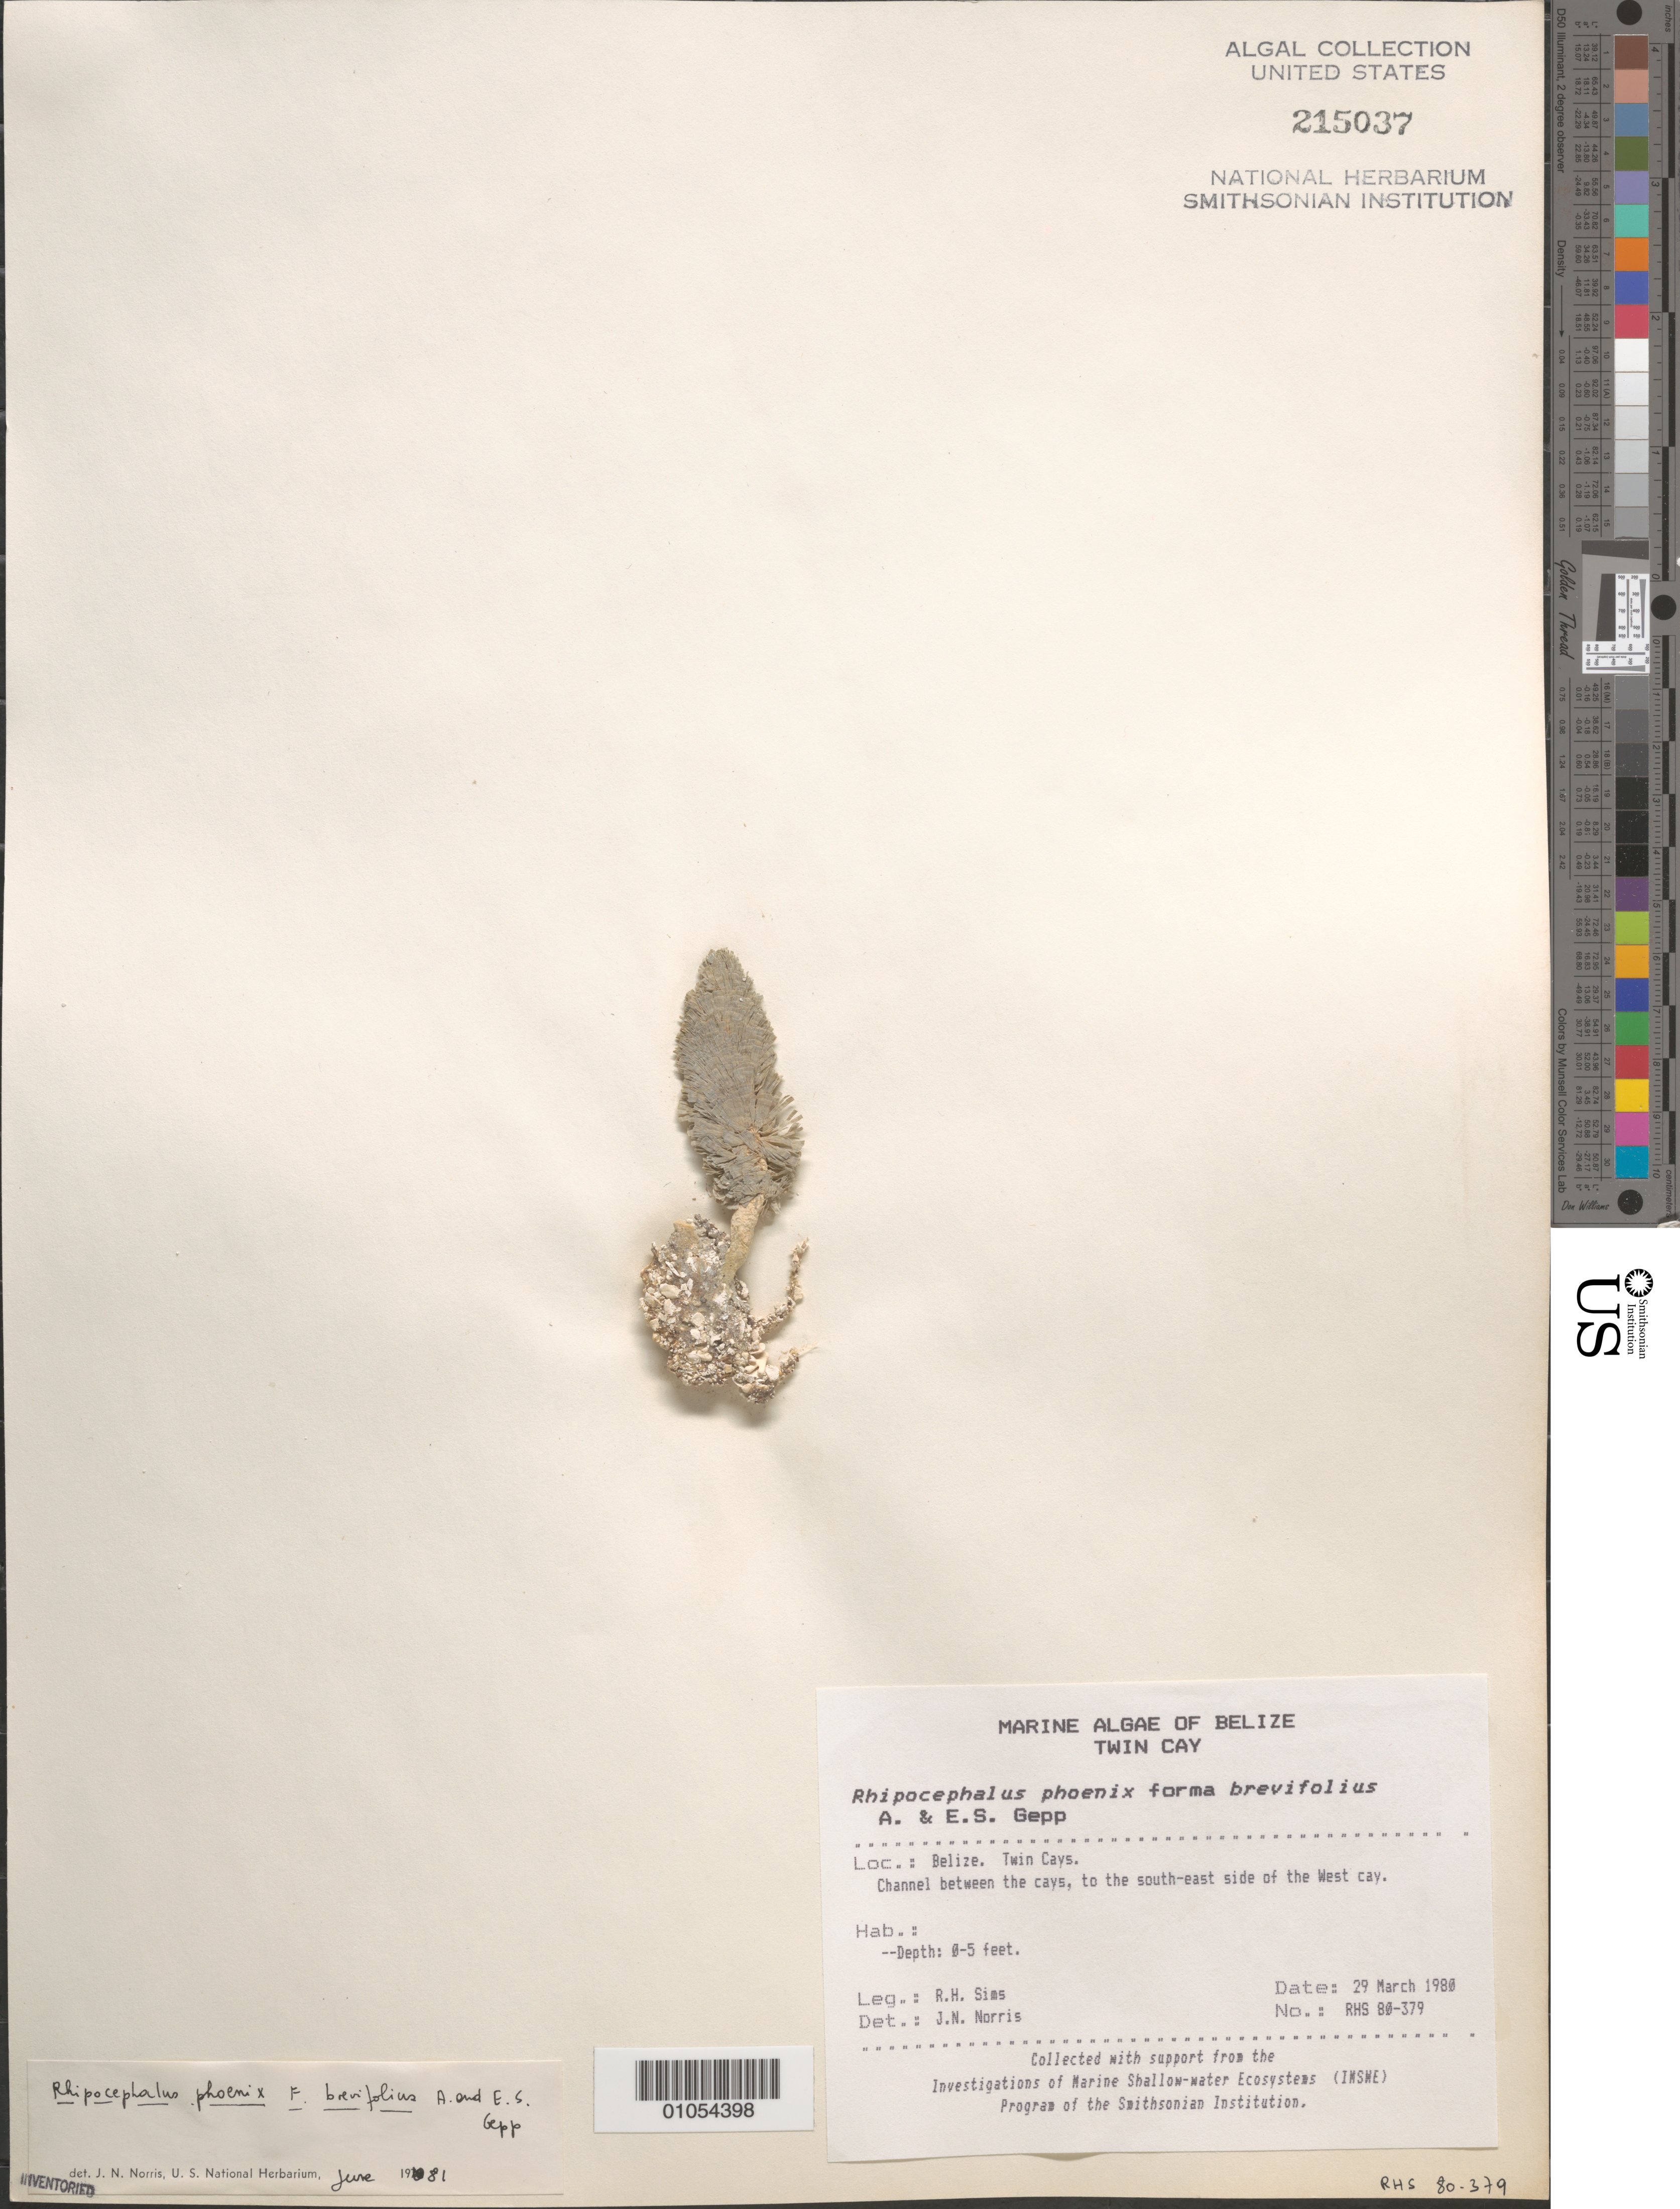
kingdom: Plantae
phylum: Chlorophyta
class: Ulvophyceae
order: Bryopsidales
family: Udoteaceae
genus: Rhipocephalus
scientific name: Rhipocephalus phoenix f. brevifolius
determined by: Norris, James N.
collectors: R. H. Sims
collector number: RHS 80-379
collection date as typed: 29 Mar 1980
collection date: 1980-03-29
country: Belize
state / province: Stann Creek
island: West Cay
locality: Channel between the Twin Cays, to the southeast side of the West Cay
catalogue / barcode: US 215037